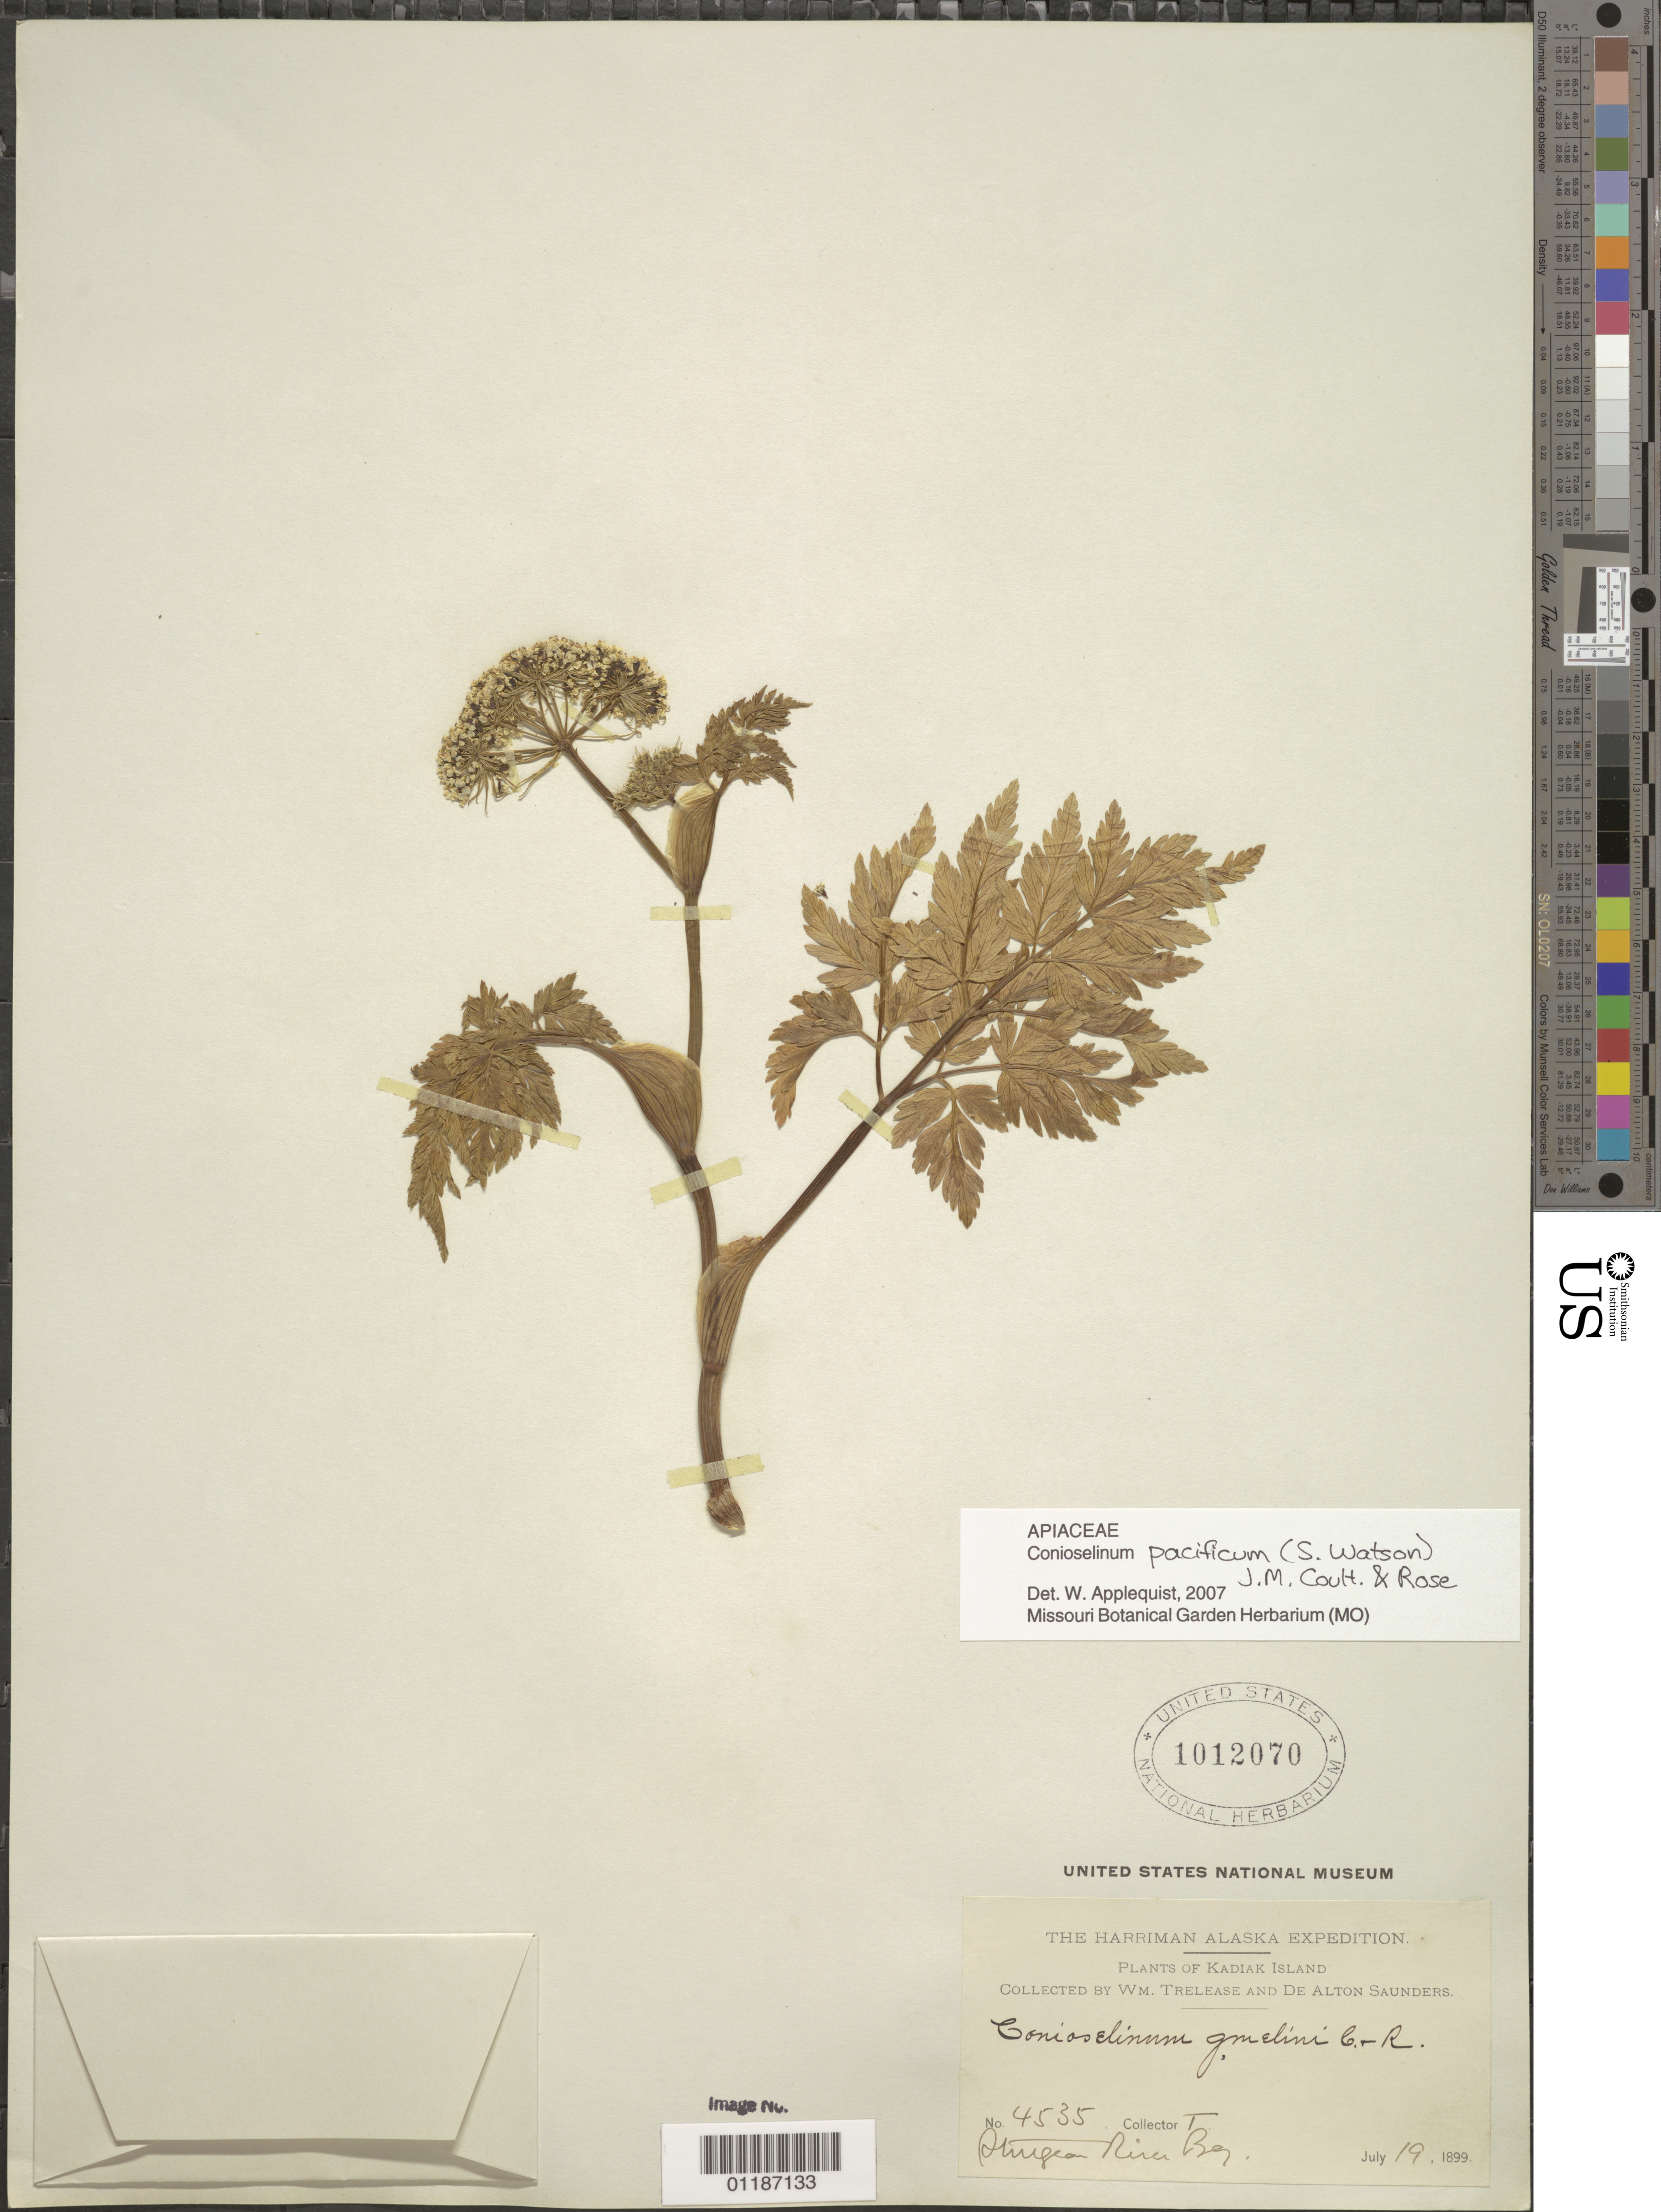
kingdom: Plantae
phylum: Tracheophyta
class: Magnoliopsida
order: Apiales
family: Apiaceae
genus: Conioselinum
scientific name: Conioselinum pacificum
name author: (S. Watson) J.M. Coult. & Rose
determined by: Applequist, W. L.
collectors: W. Trelease & D. Saunders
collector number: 4535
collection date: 1899-07-19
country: United States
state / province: Alaska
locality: Sturgeron River Bay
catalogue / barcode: US 1012070